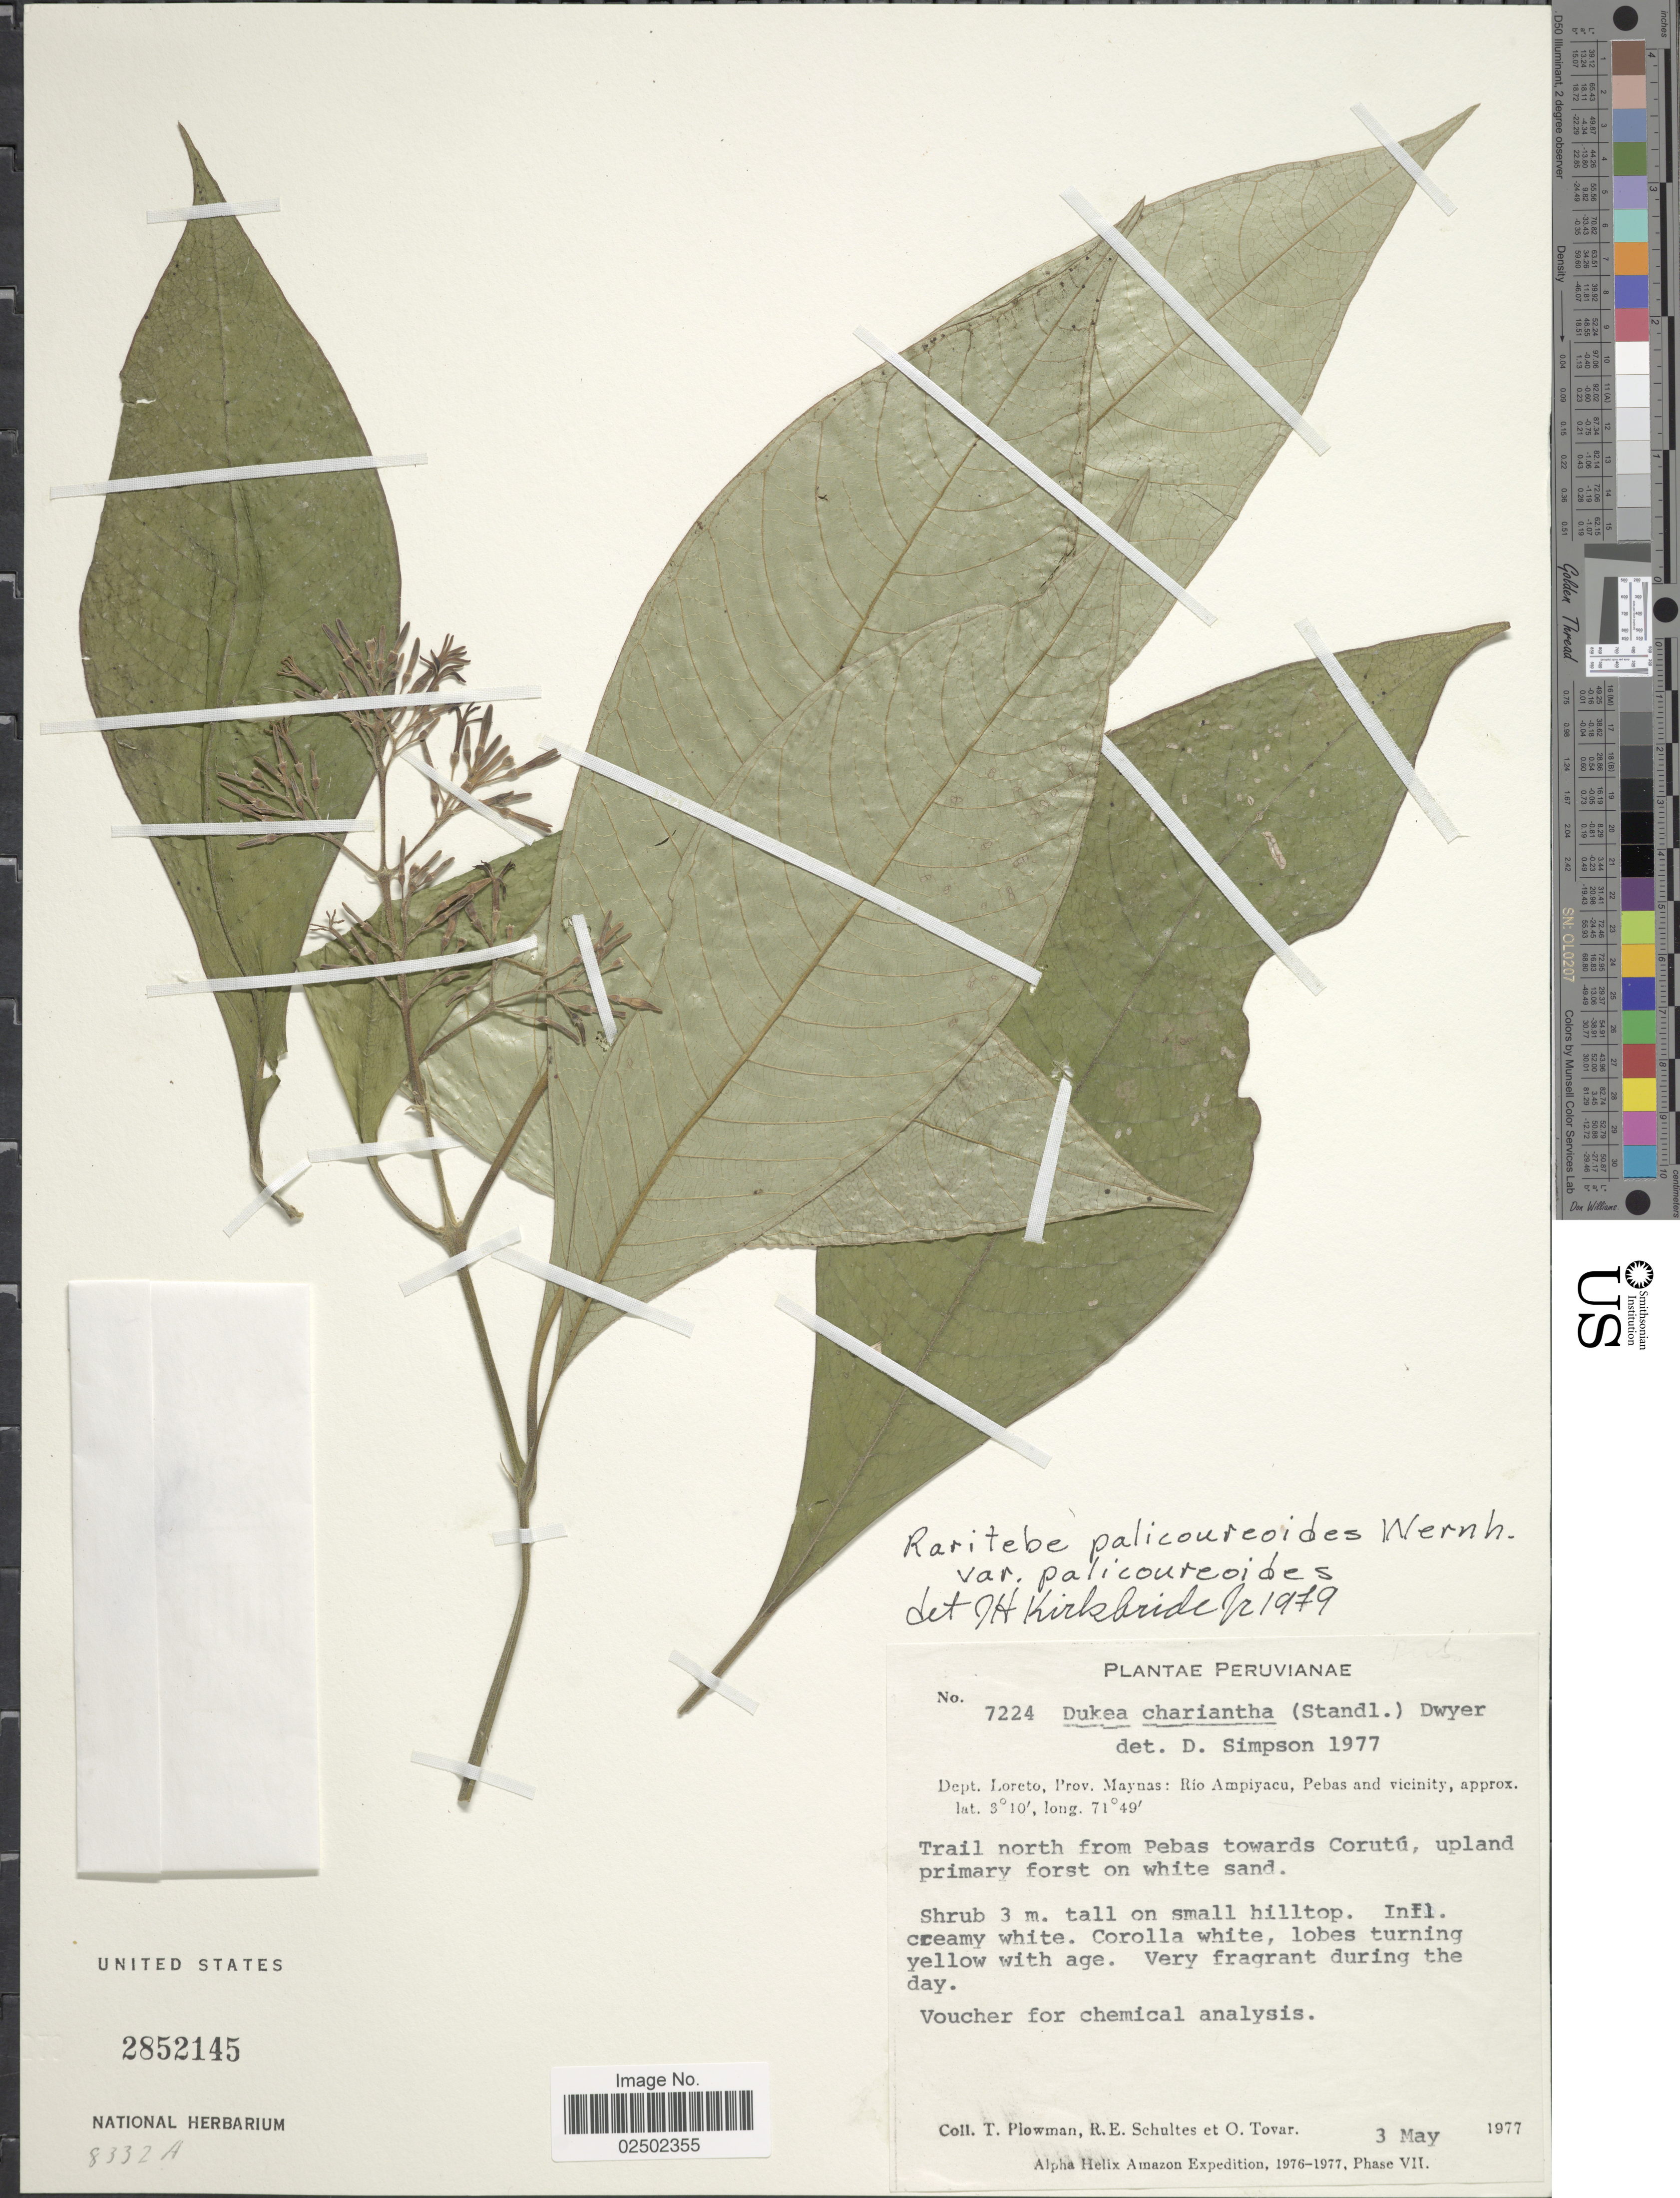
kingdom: Plantae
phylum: Tracheophyta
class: Magnoliopsida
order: Gentianales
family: Rubiaceae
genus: Raritebe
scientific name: Raritebe palicoureoides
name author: Wernham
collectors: T. Plowman, R. E. Schultes & Ó. Tovar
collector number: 7224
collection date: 1977-05-03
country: Peru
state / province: Loreto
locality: Dept. Loreto, Prov. Maynas: Rio Ampiyacu, Pebas and vicinity, Trail north from Pebas towards Corutu, upland primary forst on white sand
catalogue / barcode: US 2852145